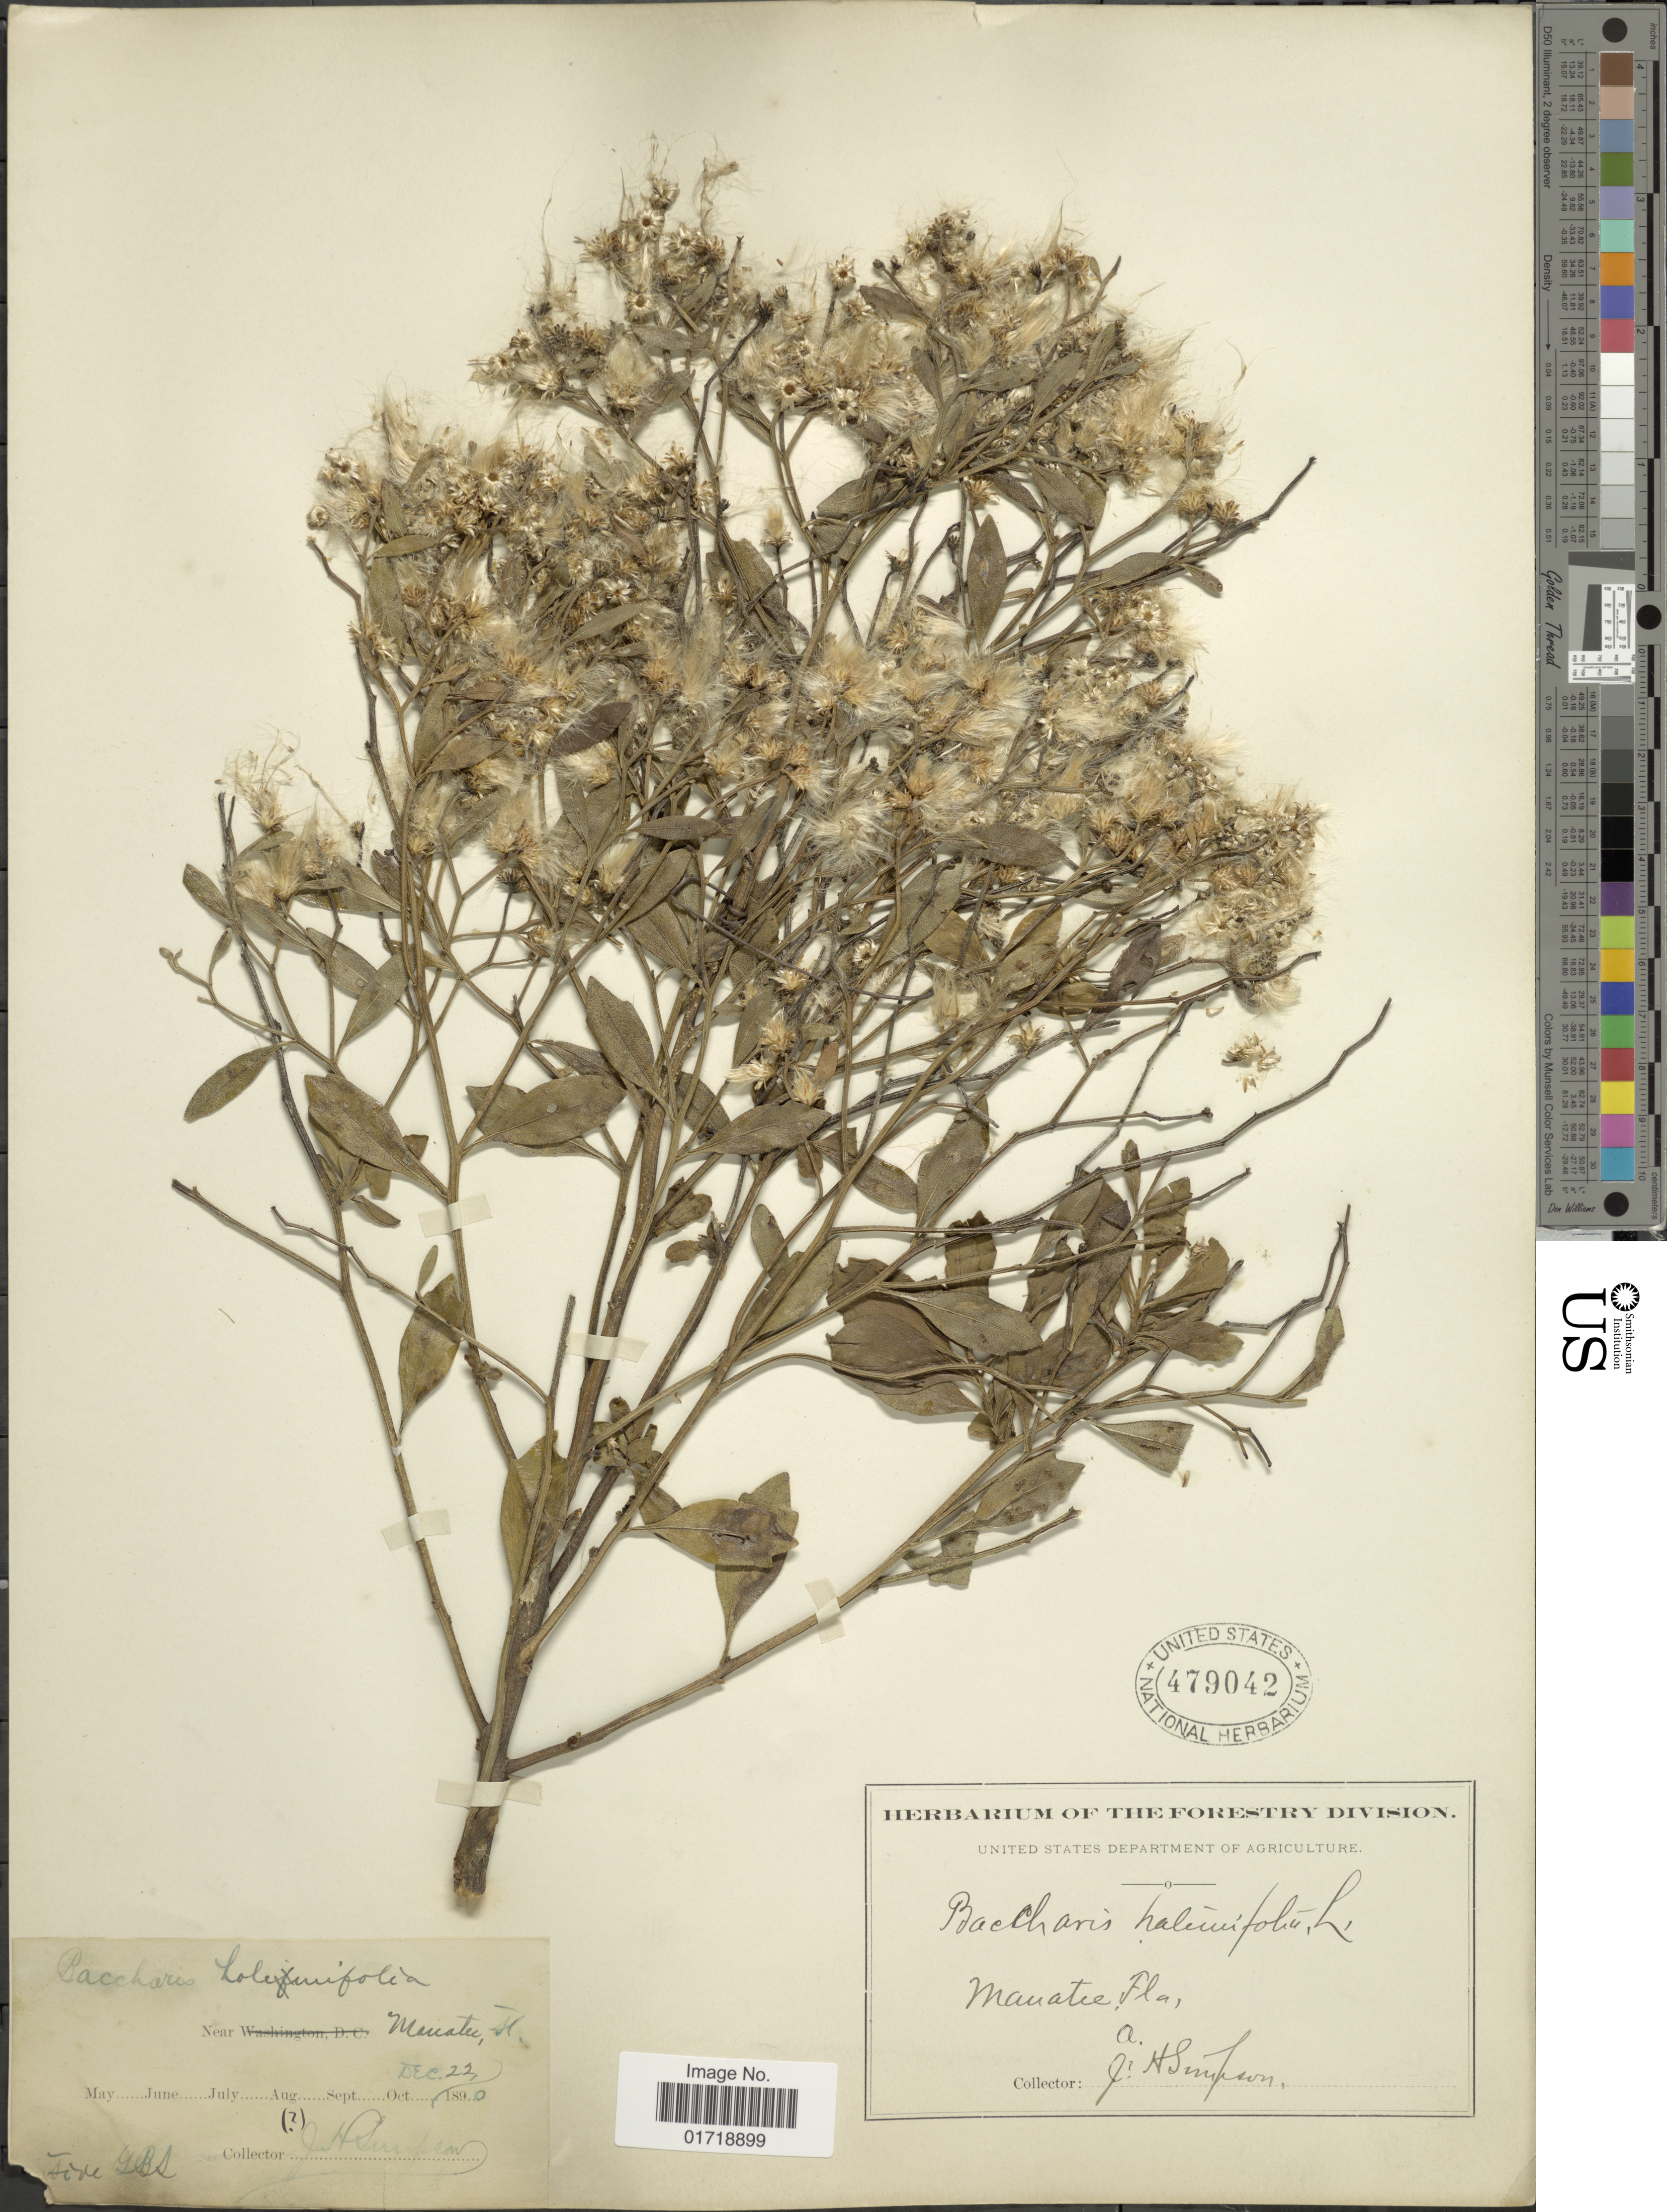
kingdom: Plantae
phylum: Tracheophyta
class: Magnoliopsida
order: Asterales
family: Asteraceae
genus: Baccharis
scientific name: Baccharis halimifolia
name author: L.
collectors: J. H. Simpson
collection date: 1890-12-22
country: United States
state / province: Florida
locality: Near Manatee, Fla.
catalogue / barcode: US 479042